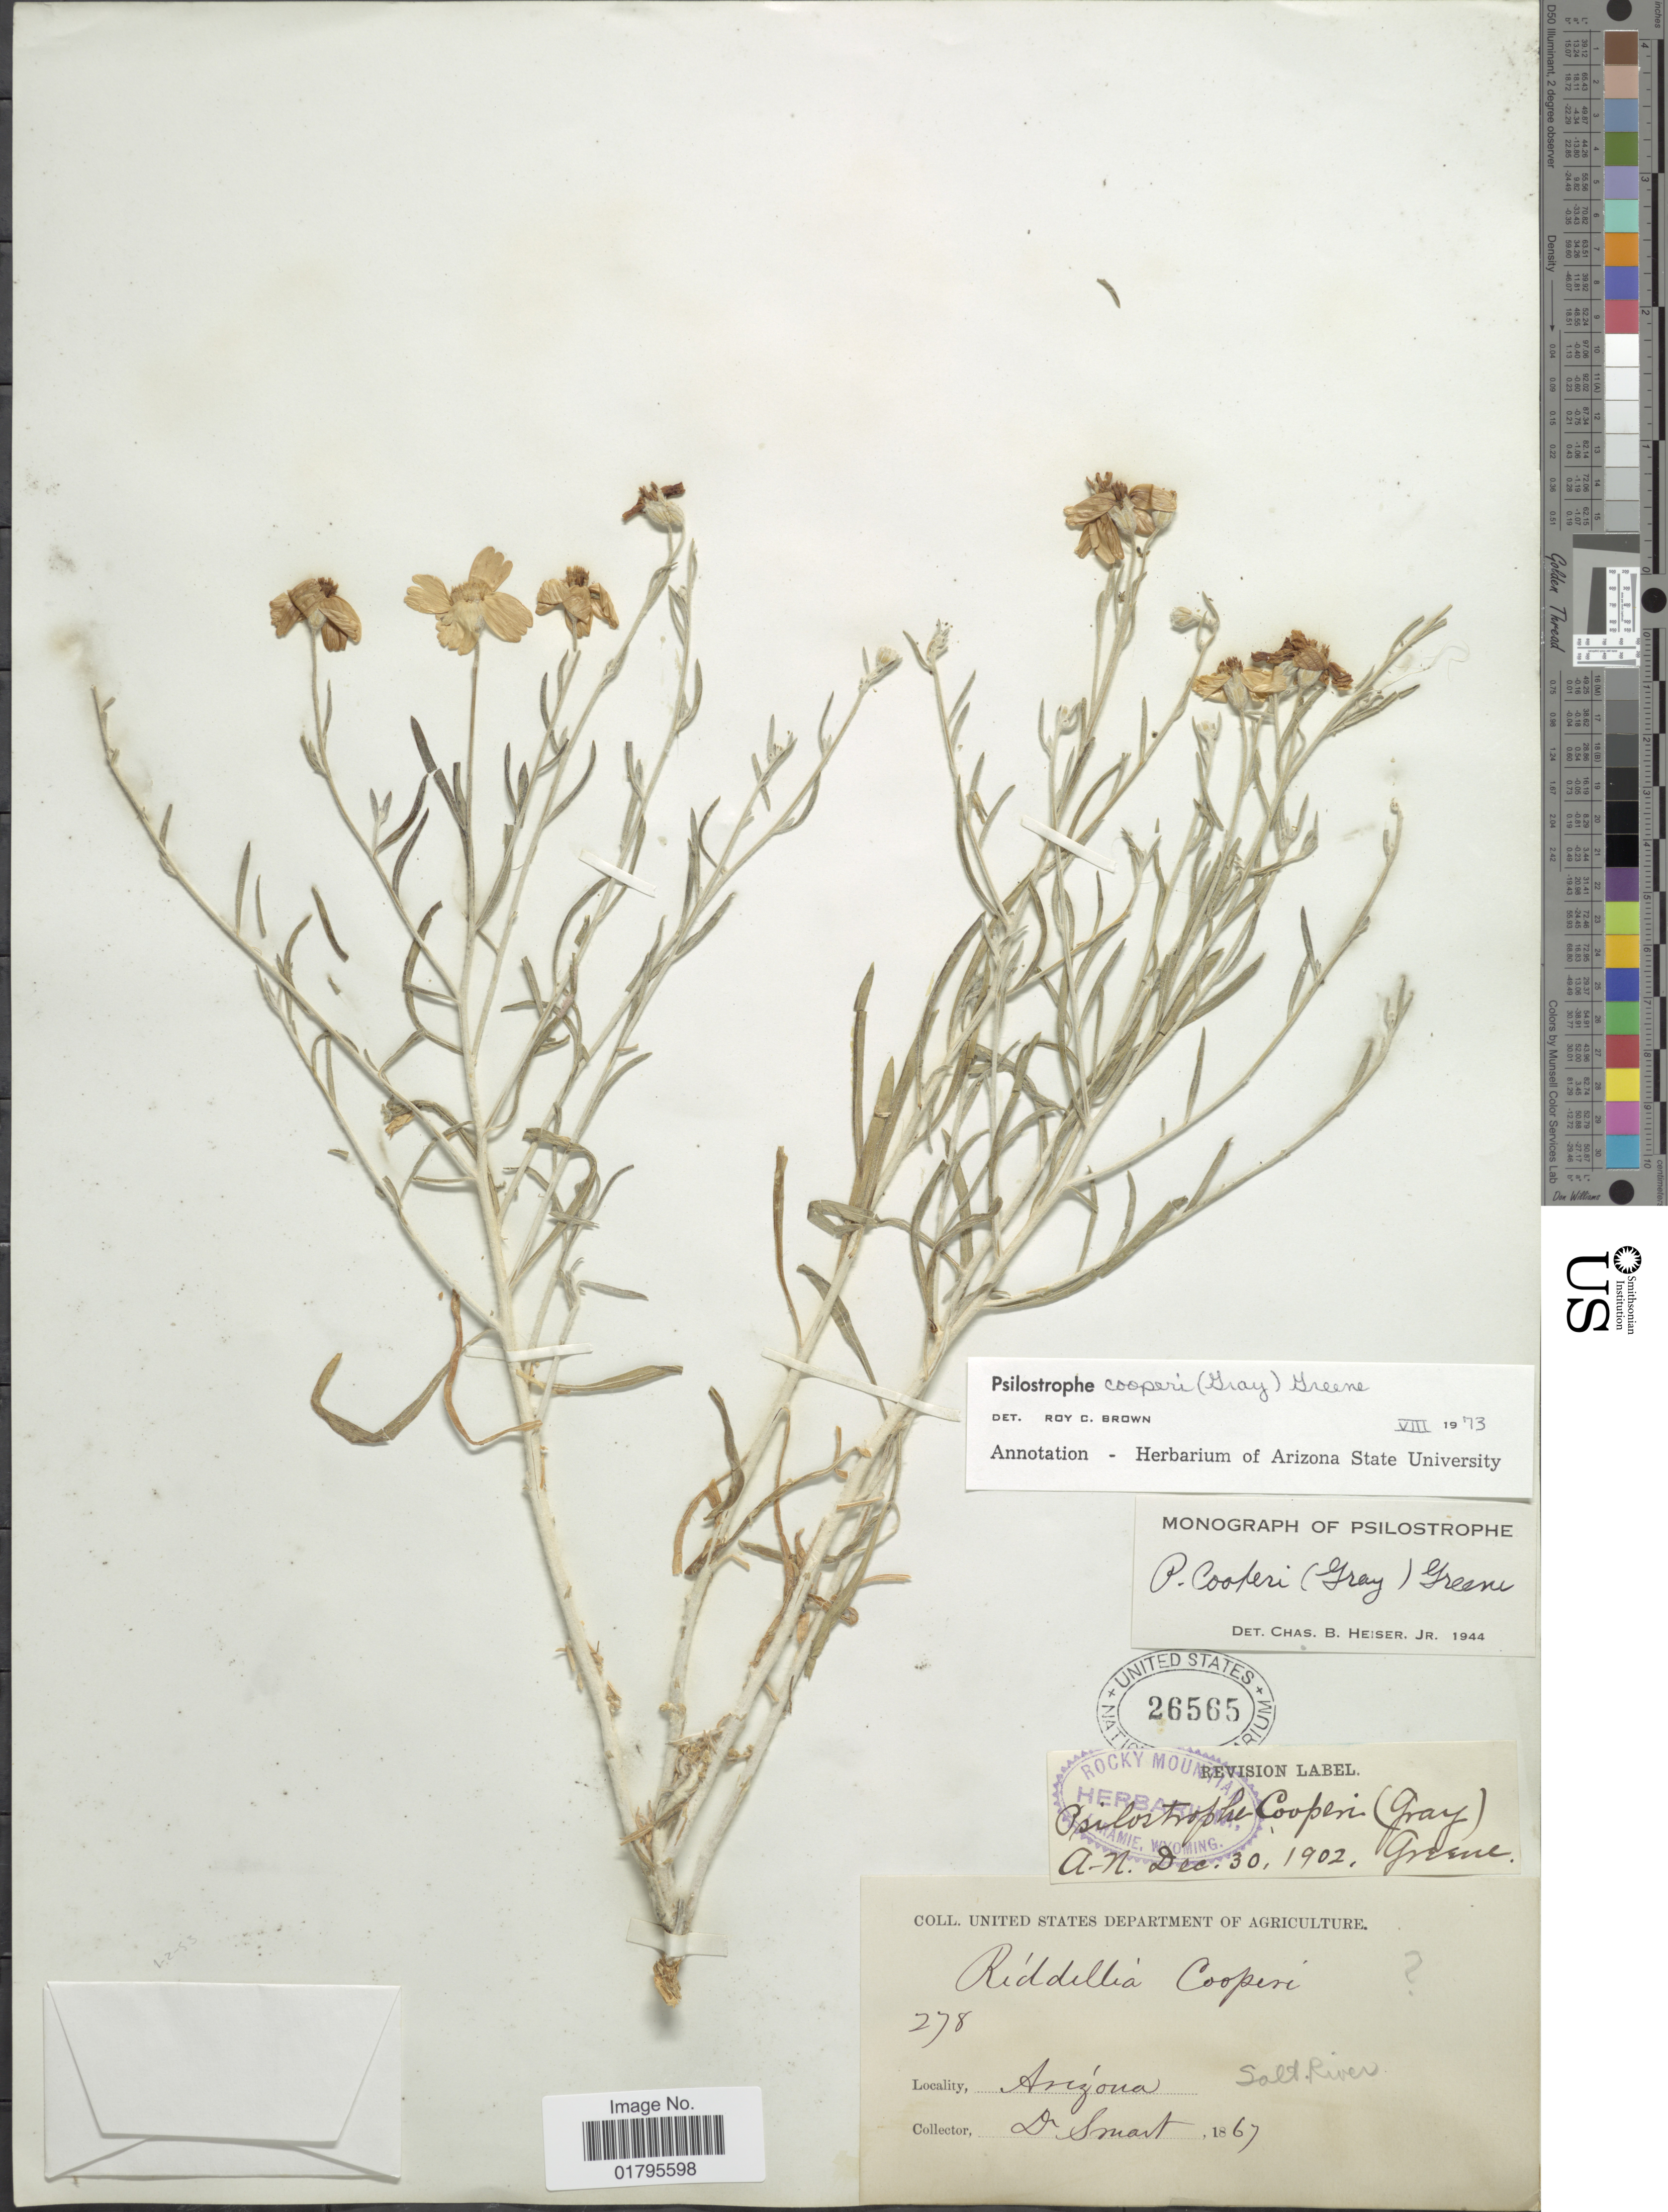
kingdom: Plantae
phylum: Tracheophyta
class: Magnoliopsida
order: Asterales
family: Asteraceae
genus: Psilostrophe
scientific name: Psilostrophe cooperi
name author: (A. Gray) Greene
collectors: -. Smart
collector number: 278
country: United States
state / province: Arizona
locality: Salt River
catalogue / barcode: US 26565